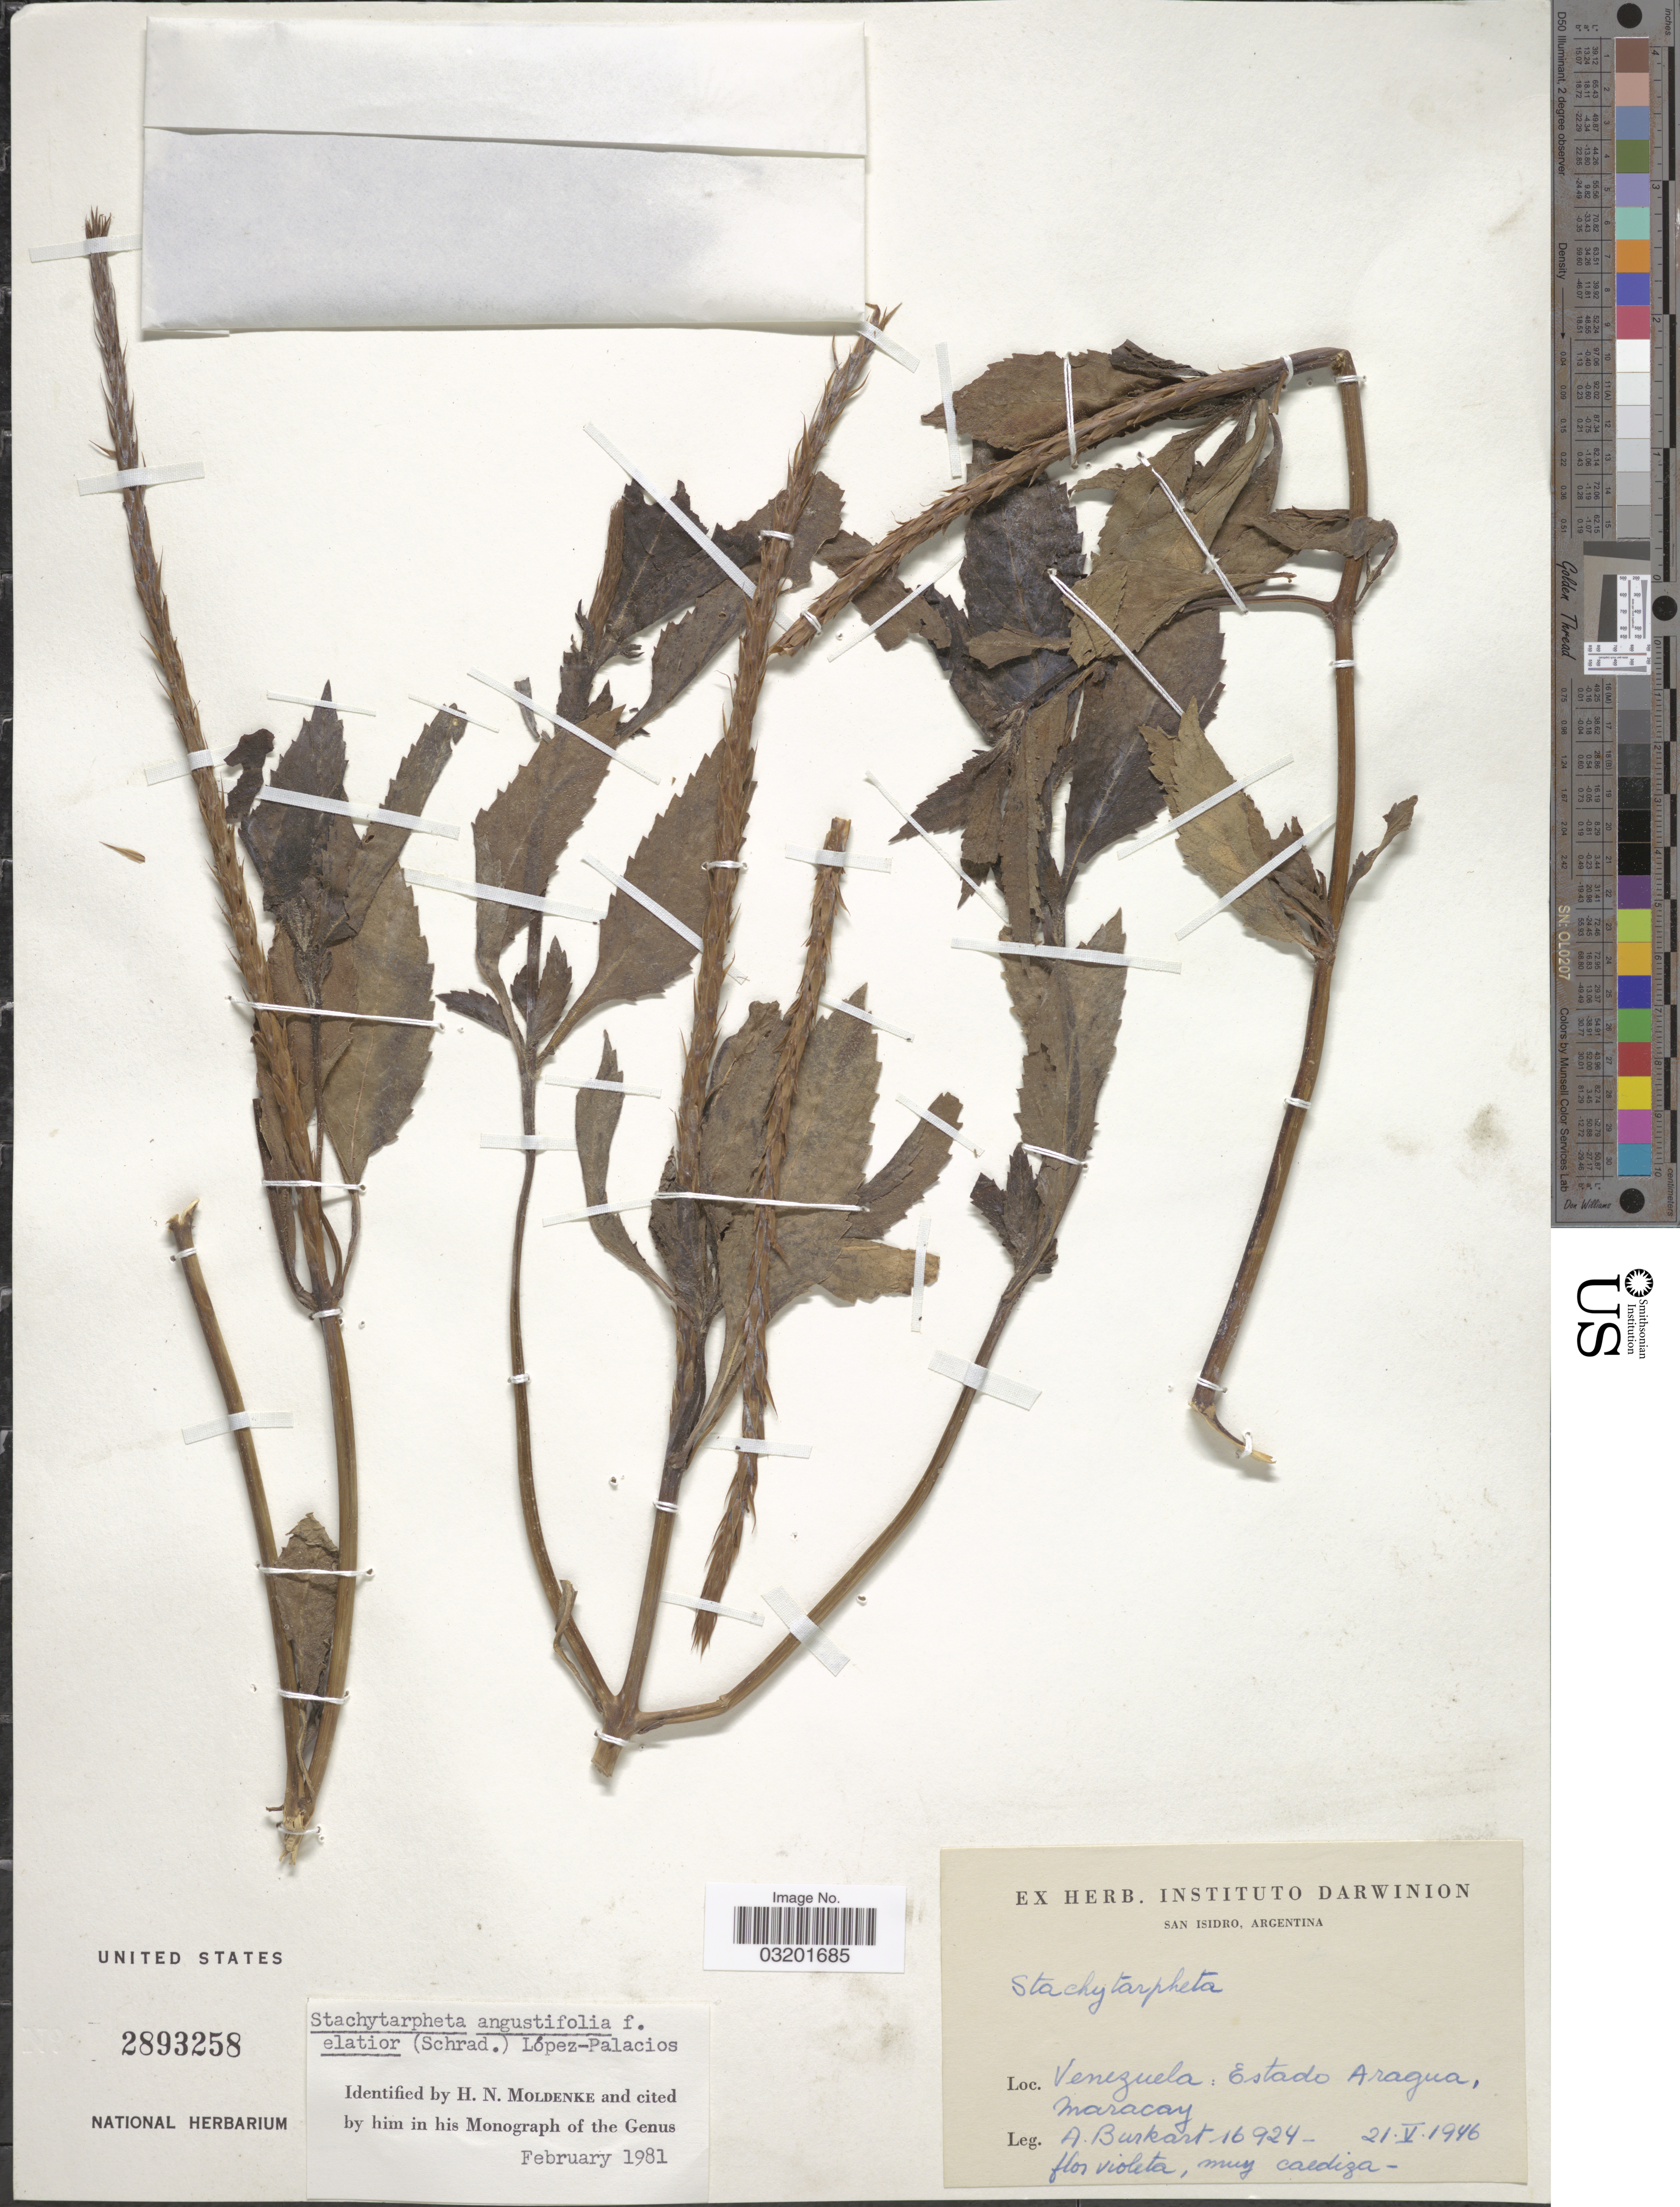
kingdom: Plantae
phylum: Tracheophyta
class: Magnoliopsida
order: Lamiales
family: Verbenaceae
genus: Stachytarpheta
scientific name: Stachytarpheta angustifolia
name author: (Mill.) Vahl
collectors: A. E. Burkart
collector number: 16924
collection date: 1946-05-21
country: Venezuela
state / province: Aragua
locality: Maracay.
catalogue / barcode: US 2893258